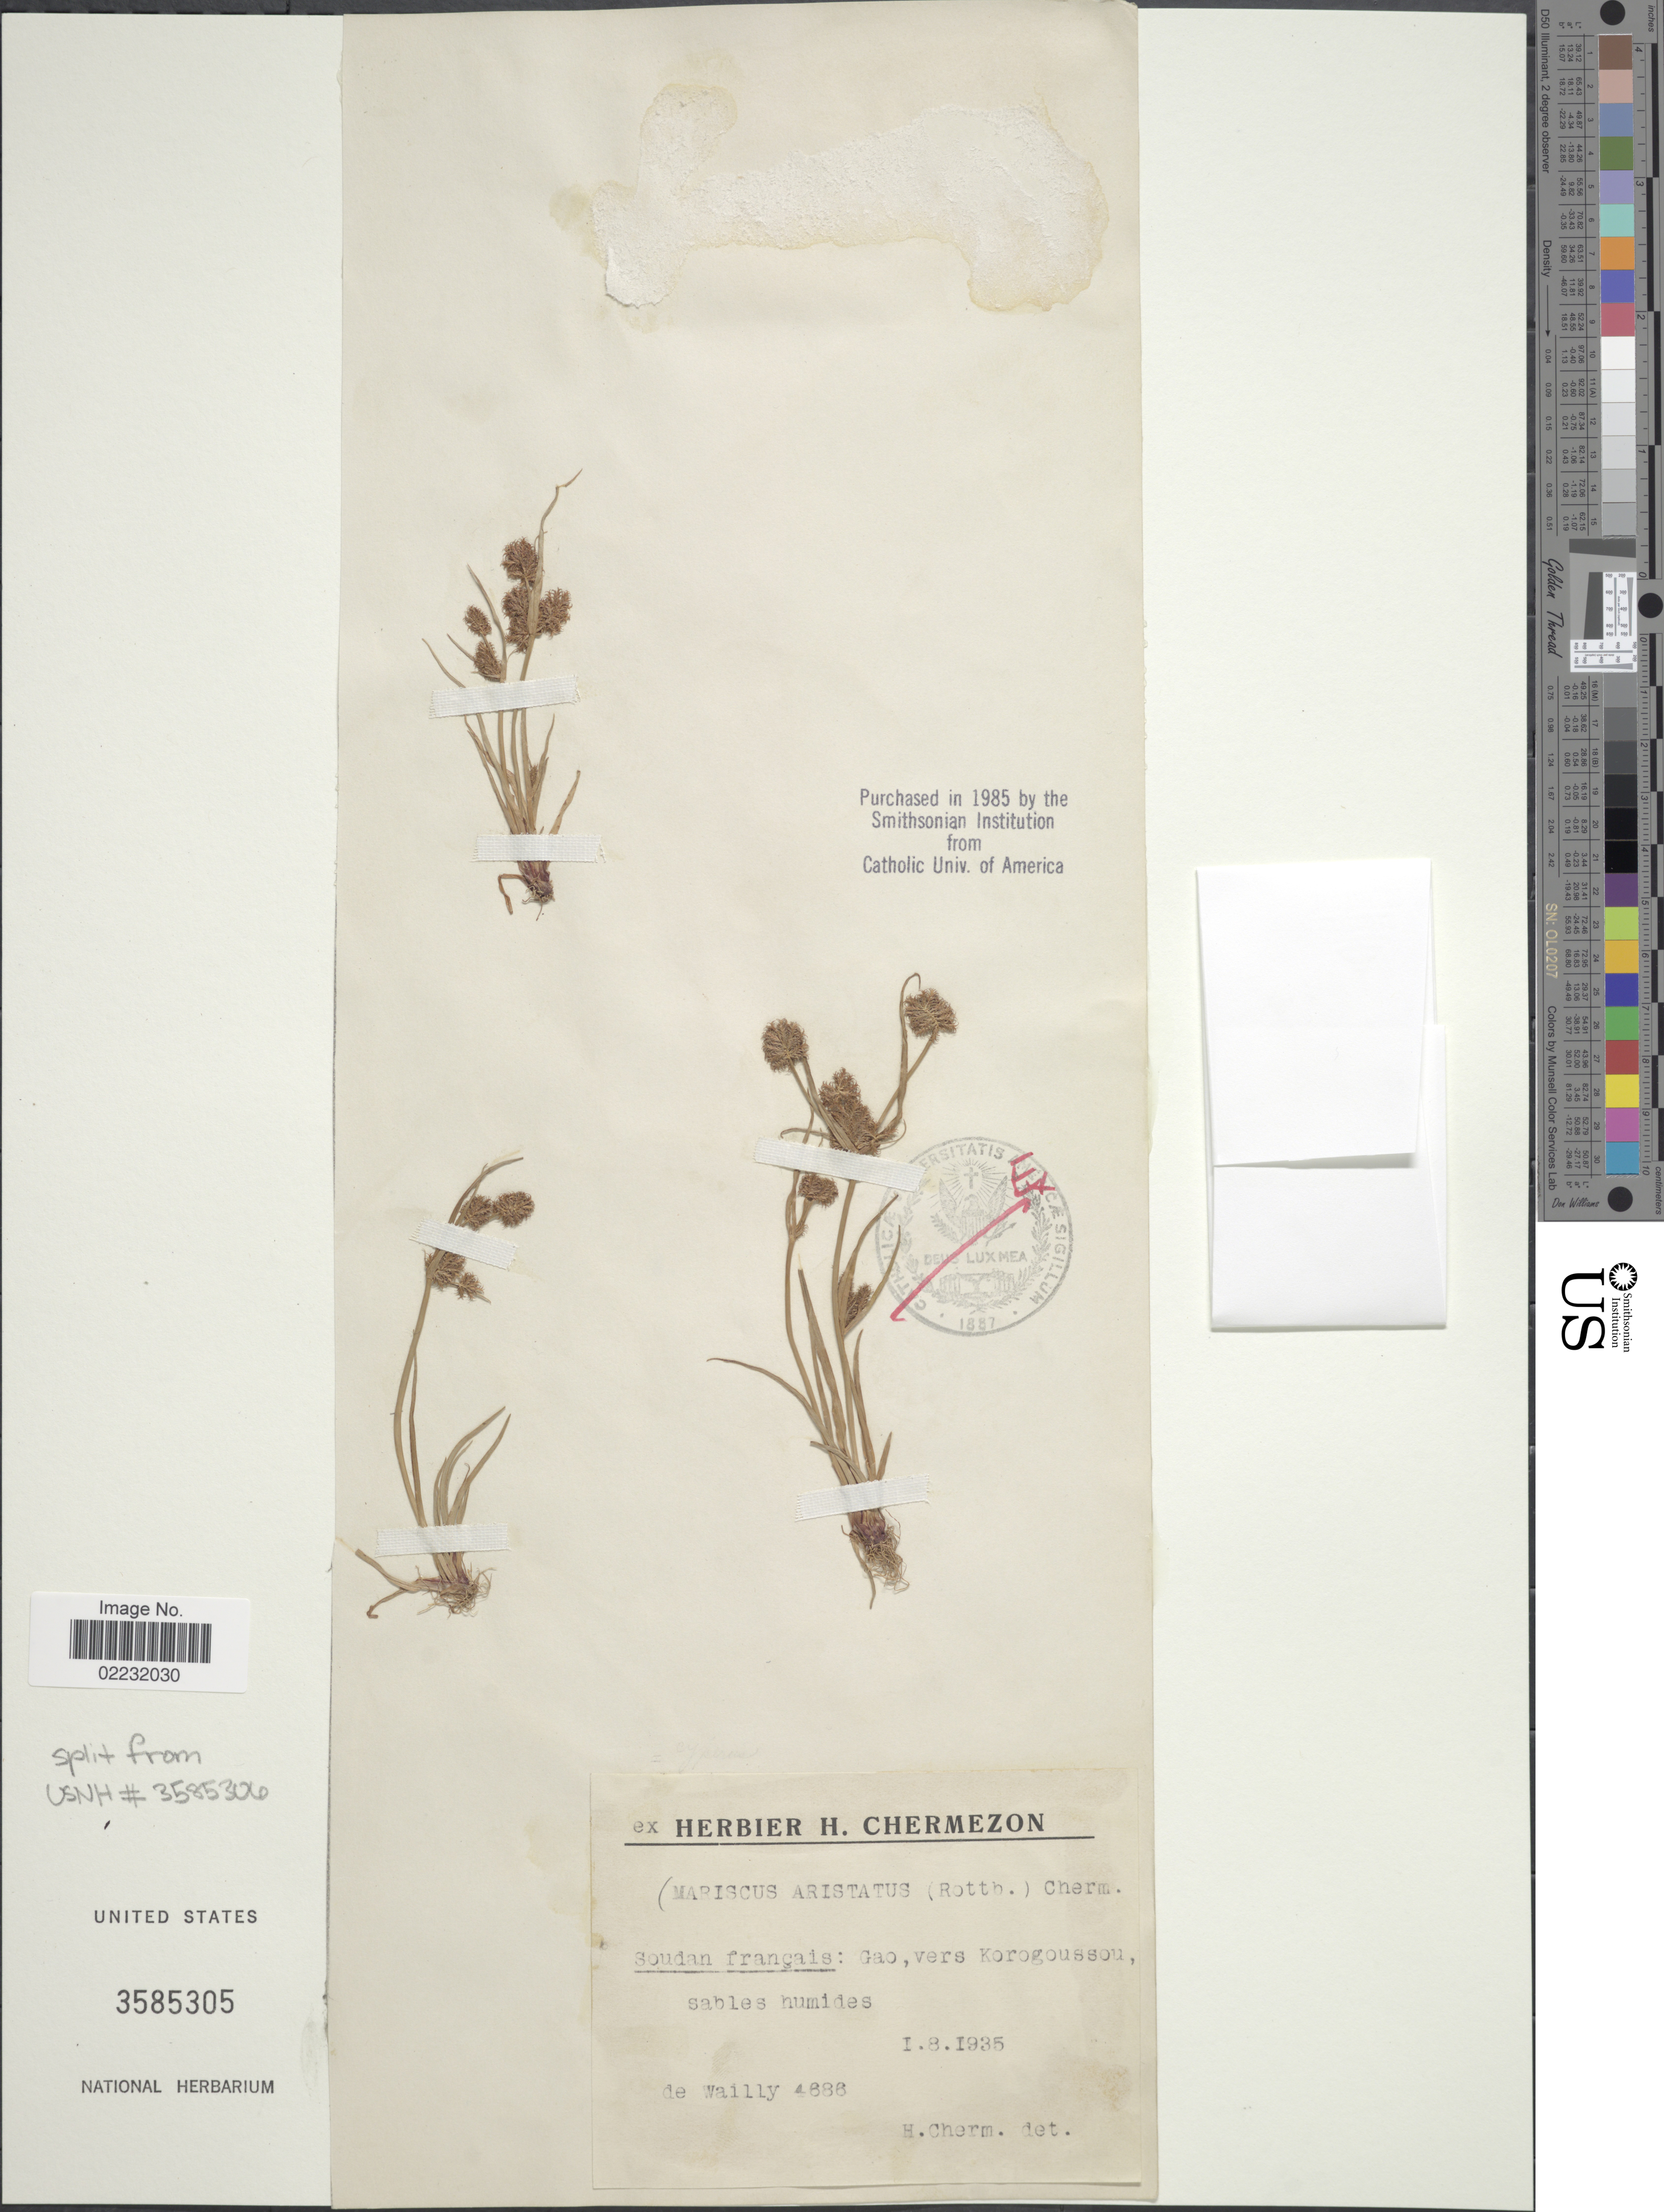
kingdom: Plantae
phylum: Tracheophyta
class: Liliopsida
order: Poales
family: Cyperaceae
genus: Cyperus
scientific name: Cyperus squarrosus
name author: L.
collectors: de Wailly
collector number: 4686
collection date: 1935-08-01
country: Mali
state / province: Gao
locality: Soudan francais: Gao, vers Korogoussou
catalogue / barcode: US 3585305